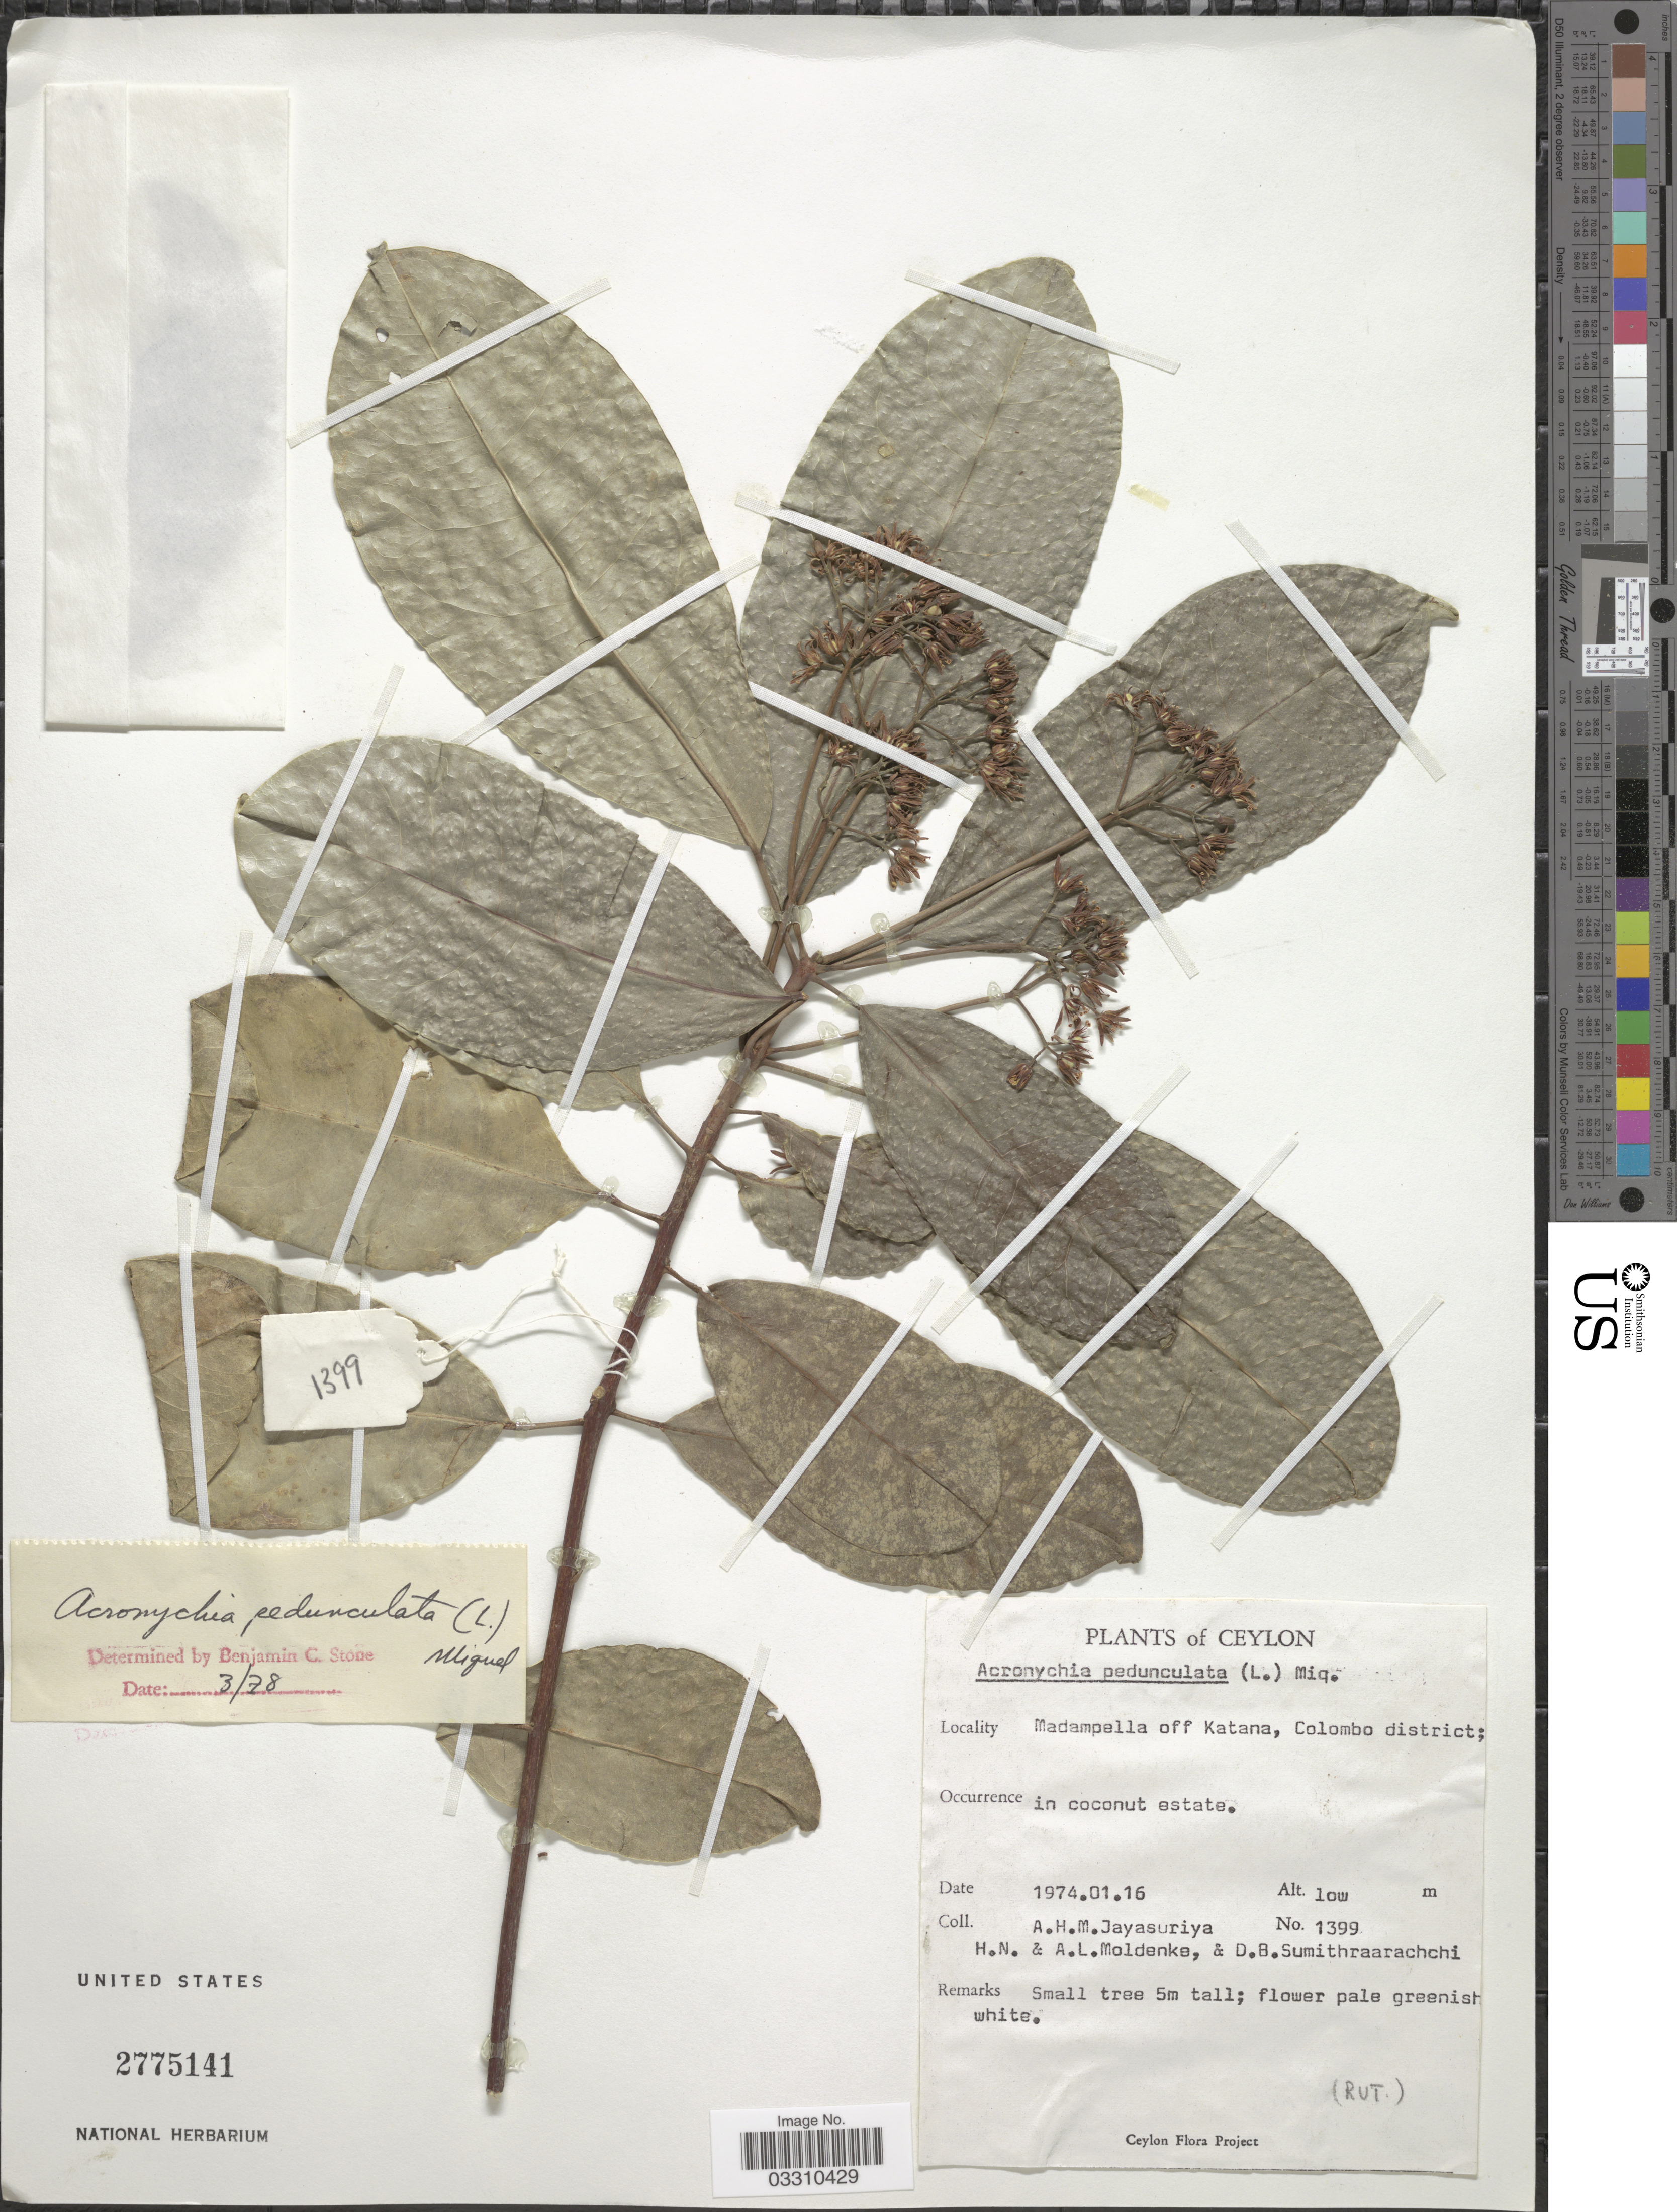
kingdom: Plantae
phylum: Tracheophyta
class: Magnoliopsida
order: Sapindales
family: Rutaceae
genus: Acronychia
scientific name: Acronychia pedunculata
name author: (L.) Miq.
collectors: A. H. Jayasuriya, H. N. Moldenke, A. L. Moldenke & D. B. Sumithraarachchi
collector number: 1399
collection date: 1974-01-16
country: Sri Lanka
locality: Ceylon, Madampella off Katana, Colombo district.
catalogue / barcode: US 2775141